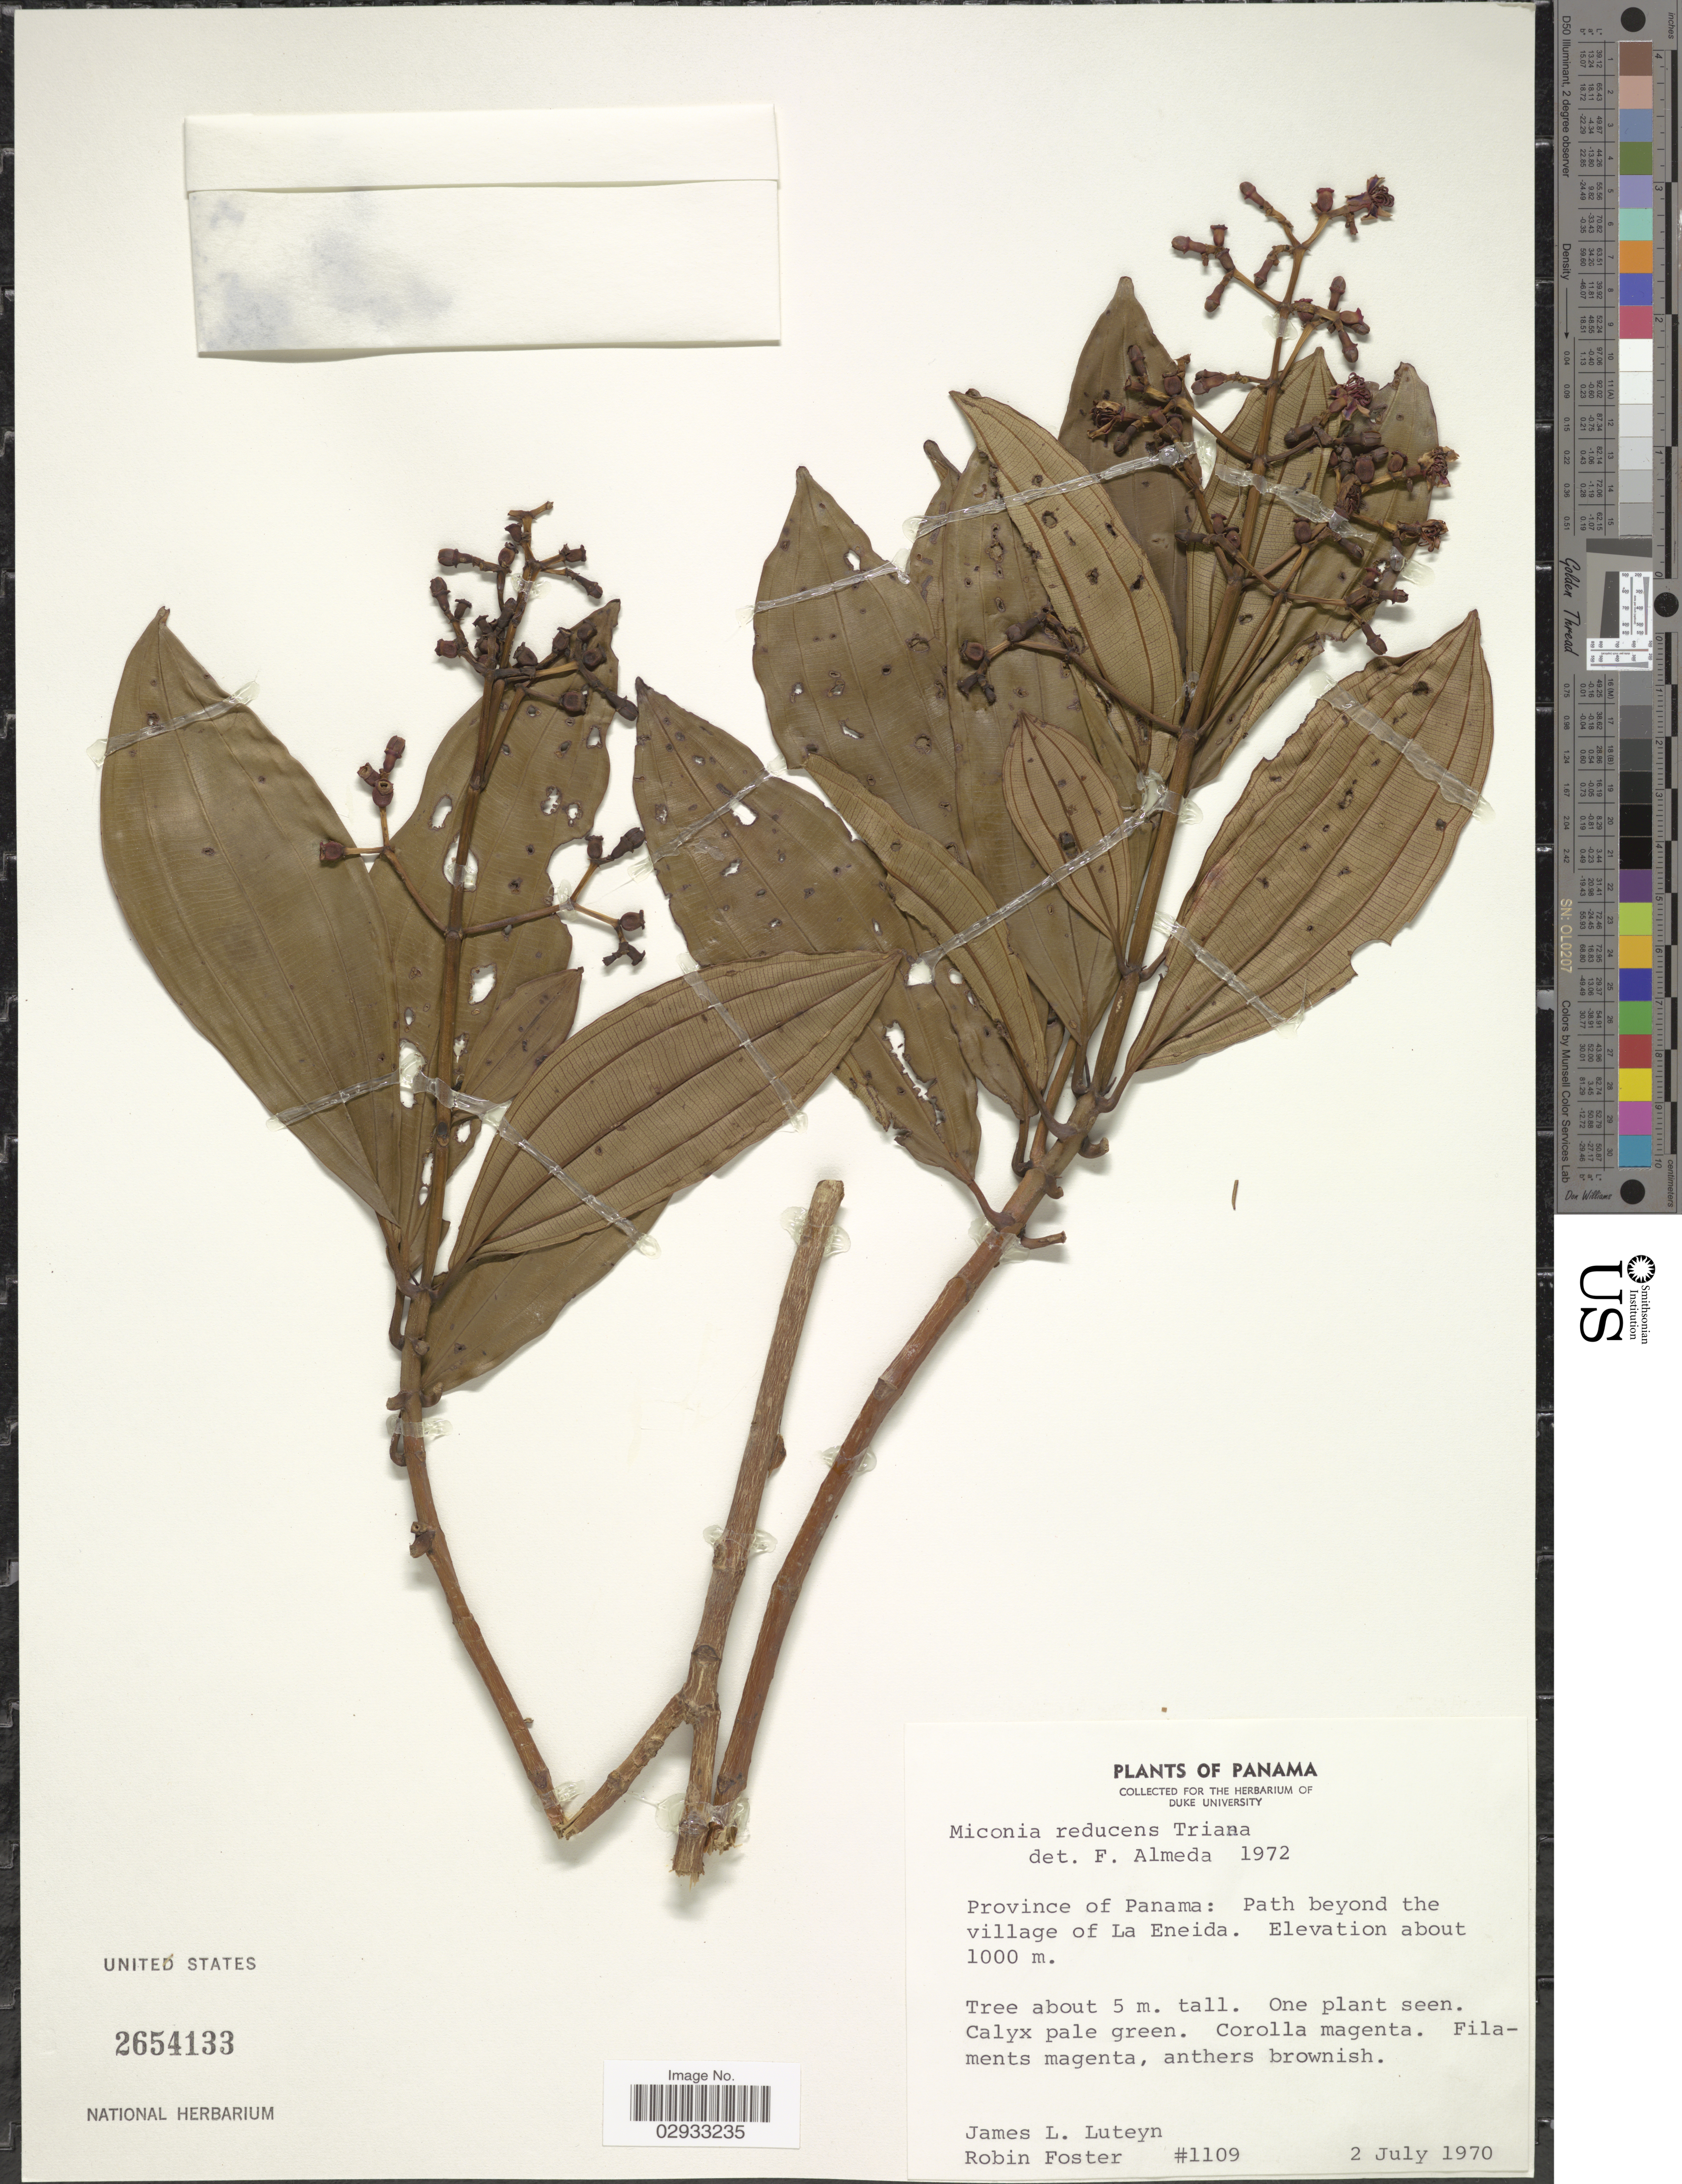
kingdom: Plantae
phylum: Tracheophyta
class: Magnoliopsida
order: Myrtales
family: Melastomataceae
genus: Miconia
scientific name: Miconia reducens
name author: Triana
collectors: J. L. Luteyn & R. B. Foster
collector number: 1109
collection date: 1970-07-02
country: Panama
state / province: Panamá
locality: Province of Panama: Path beyond the village of La Eneida.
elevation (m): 1000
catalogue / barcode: US 2654133